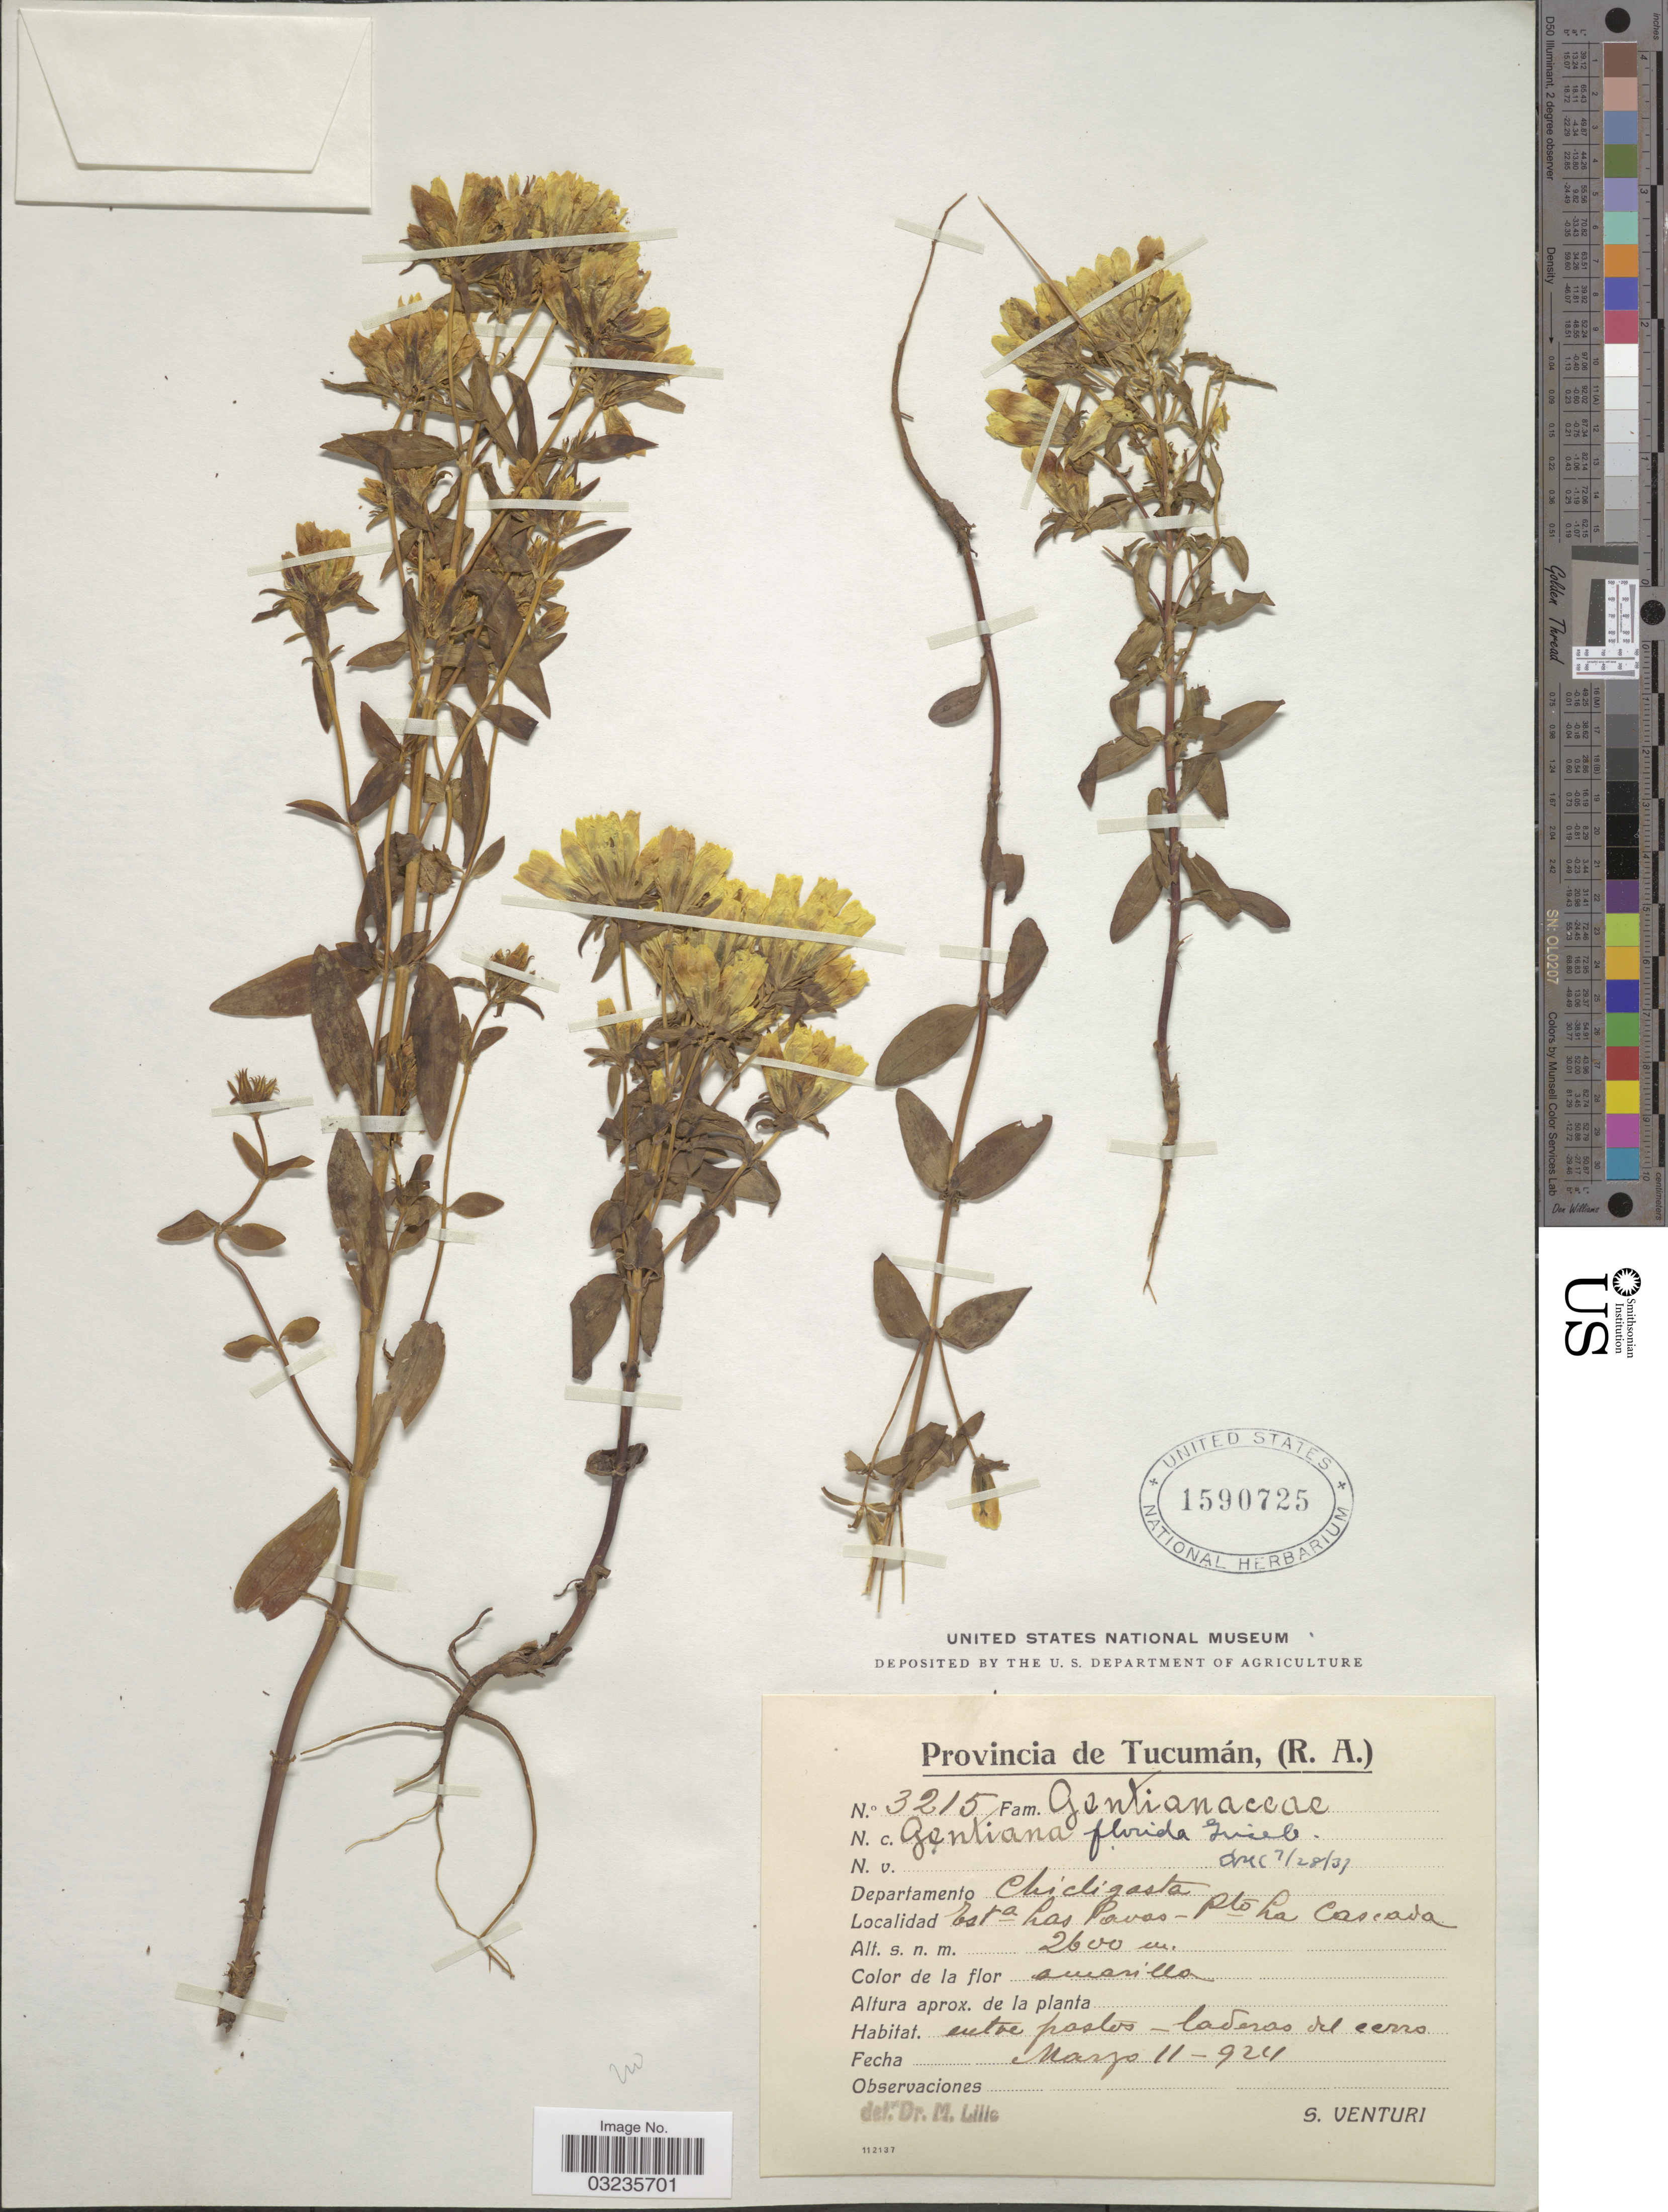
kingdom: Plantae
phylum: Tracheophyta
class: Magnoliopsida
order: Gentianales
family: Gentianaceae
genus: Gentiana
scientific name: Gentiana florida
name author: Griseb.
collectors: S. Venturi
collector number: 3215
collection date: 1924-03-11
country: Argentina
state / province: Tucuman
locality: Departamento Chicligasta. Esta Las Pavas - Pto La Cascado.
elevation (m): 2600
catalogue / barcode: US 1590725